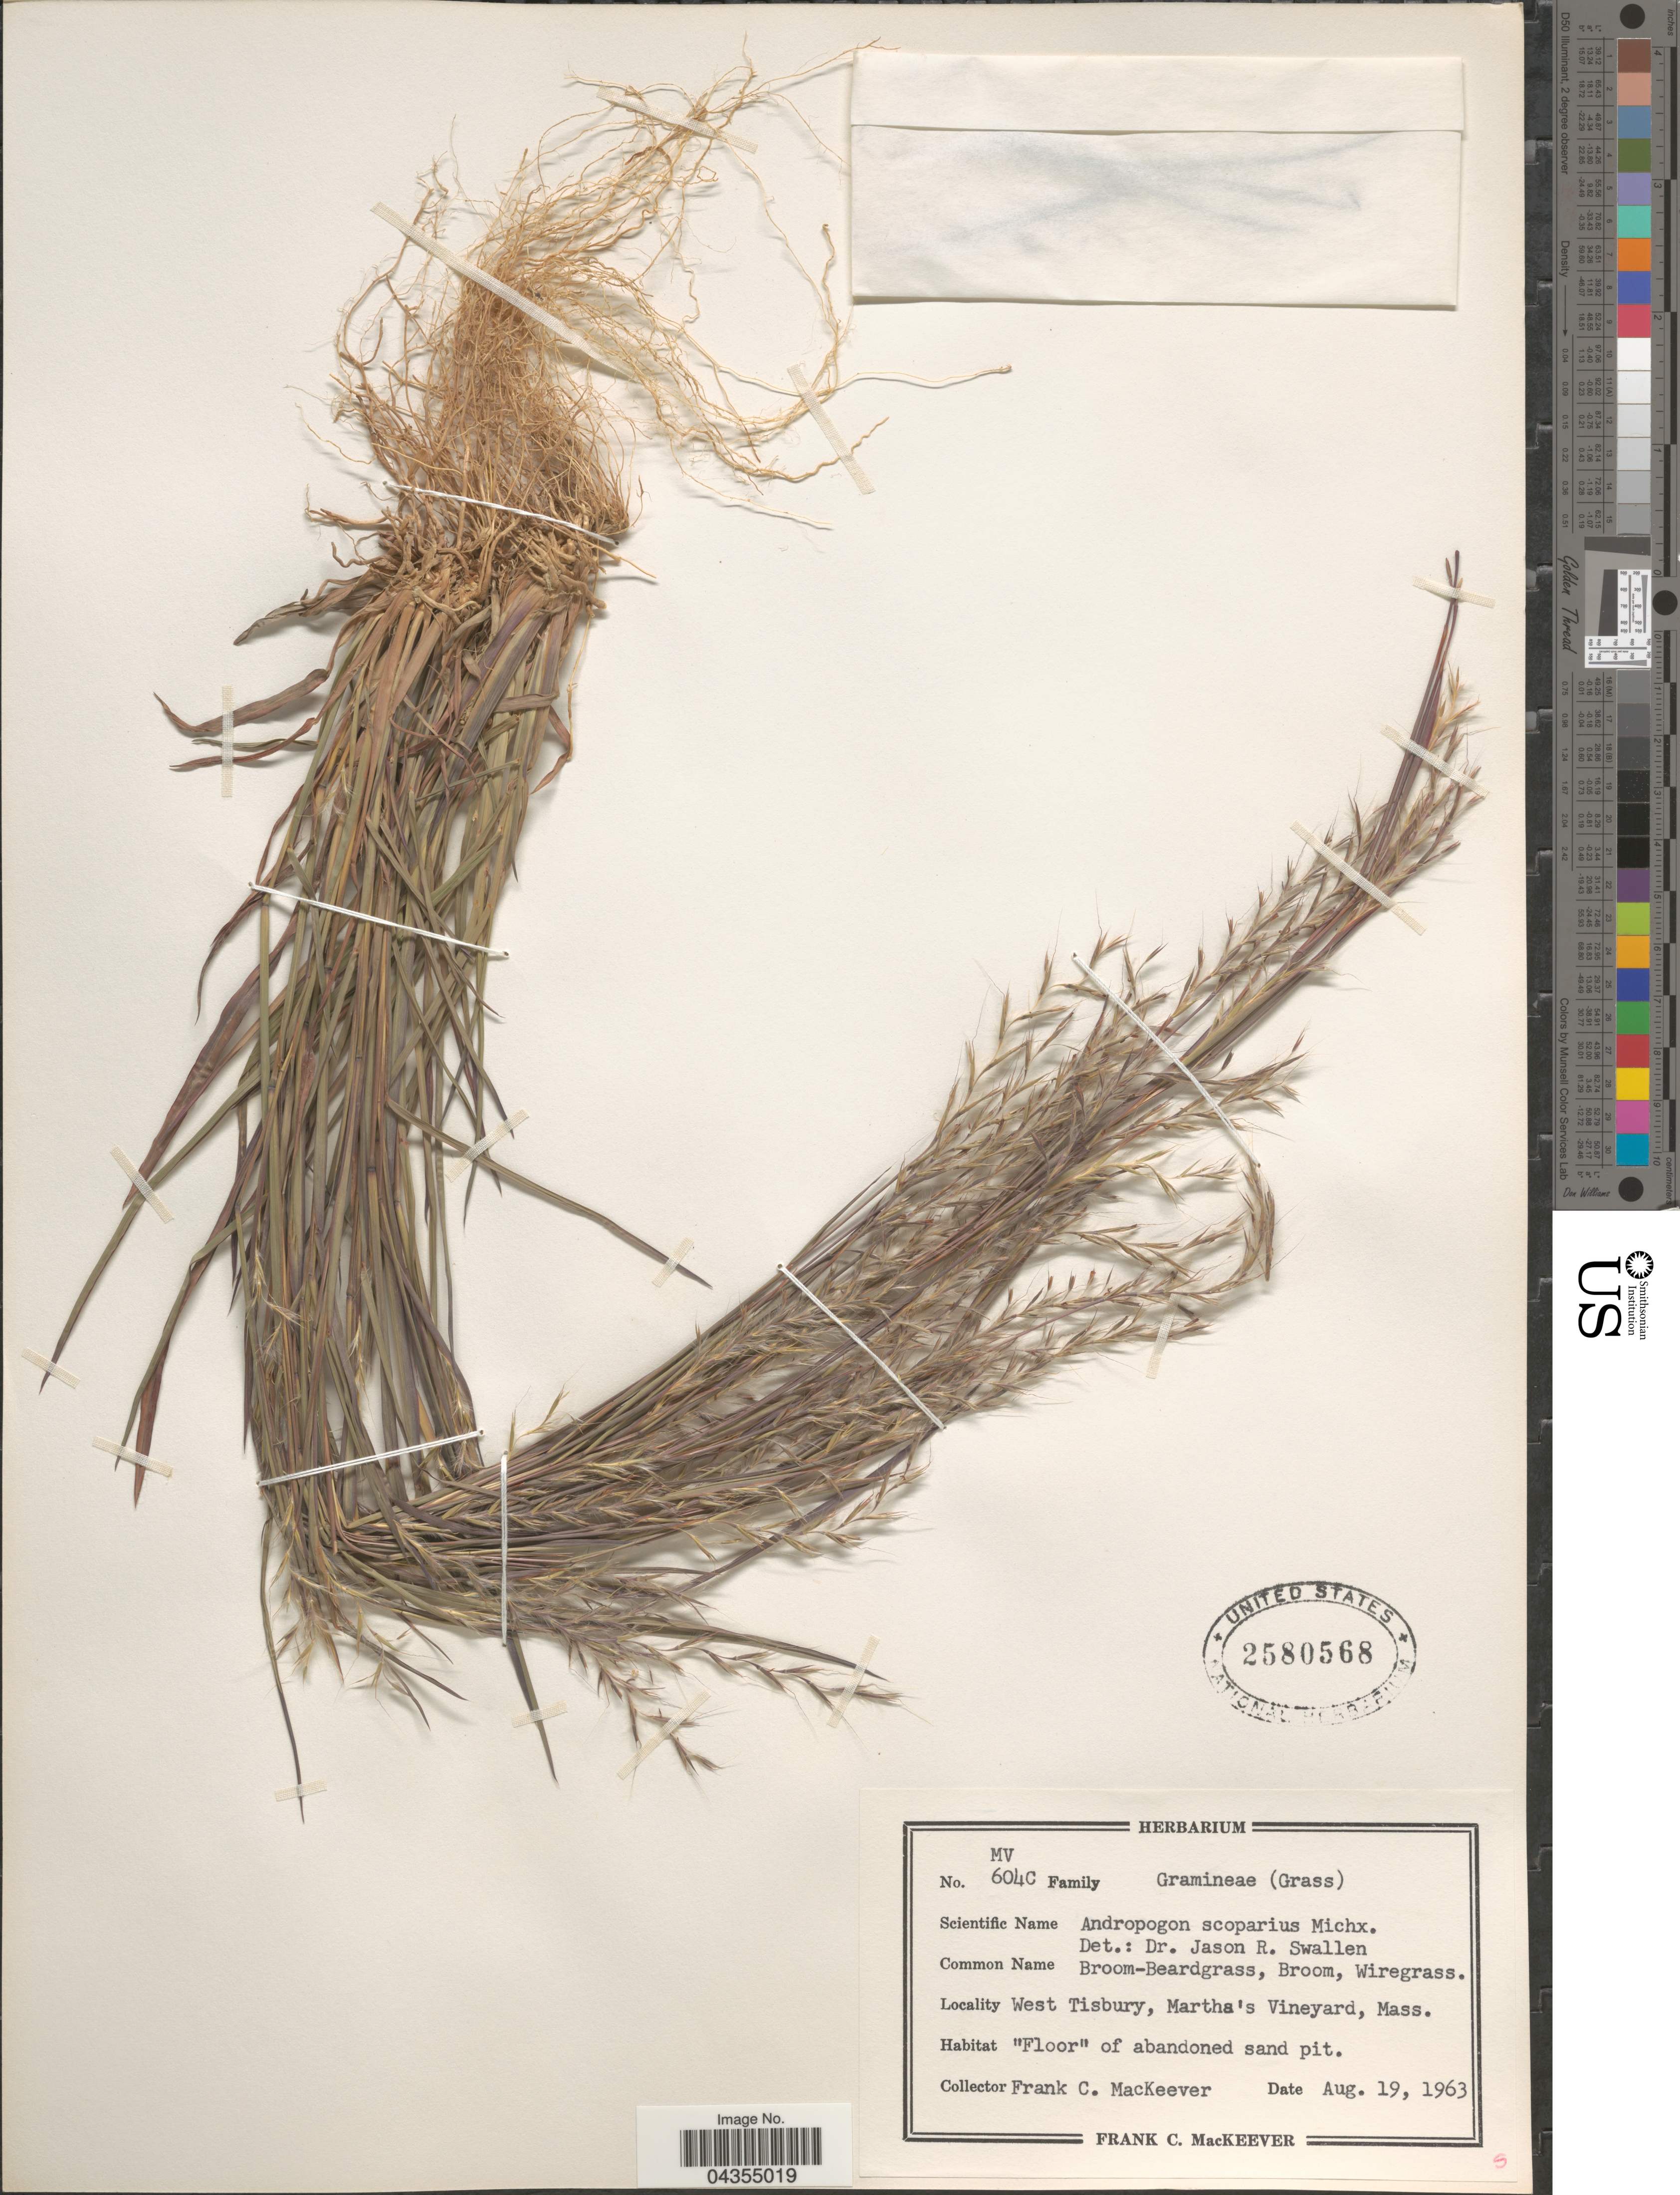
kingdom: Plantae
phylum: Tracheophyta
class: Liliopsida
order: Poales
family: Poaceae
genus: Schizachyrium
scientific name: Schizachyrium sanguineum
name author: (Retz.) Alston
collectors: F. C. MacKeever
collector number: MV604C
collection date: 1963-08-19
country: United States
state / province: Massachusetts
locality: West Tisbury, Martha's Vineyard.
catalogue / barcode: US 2580568